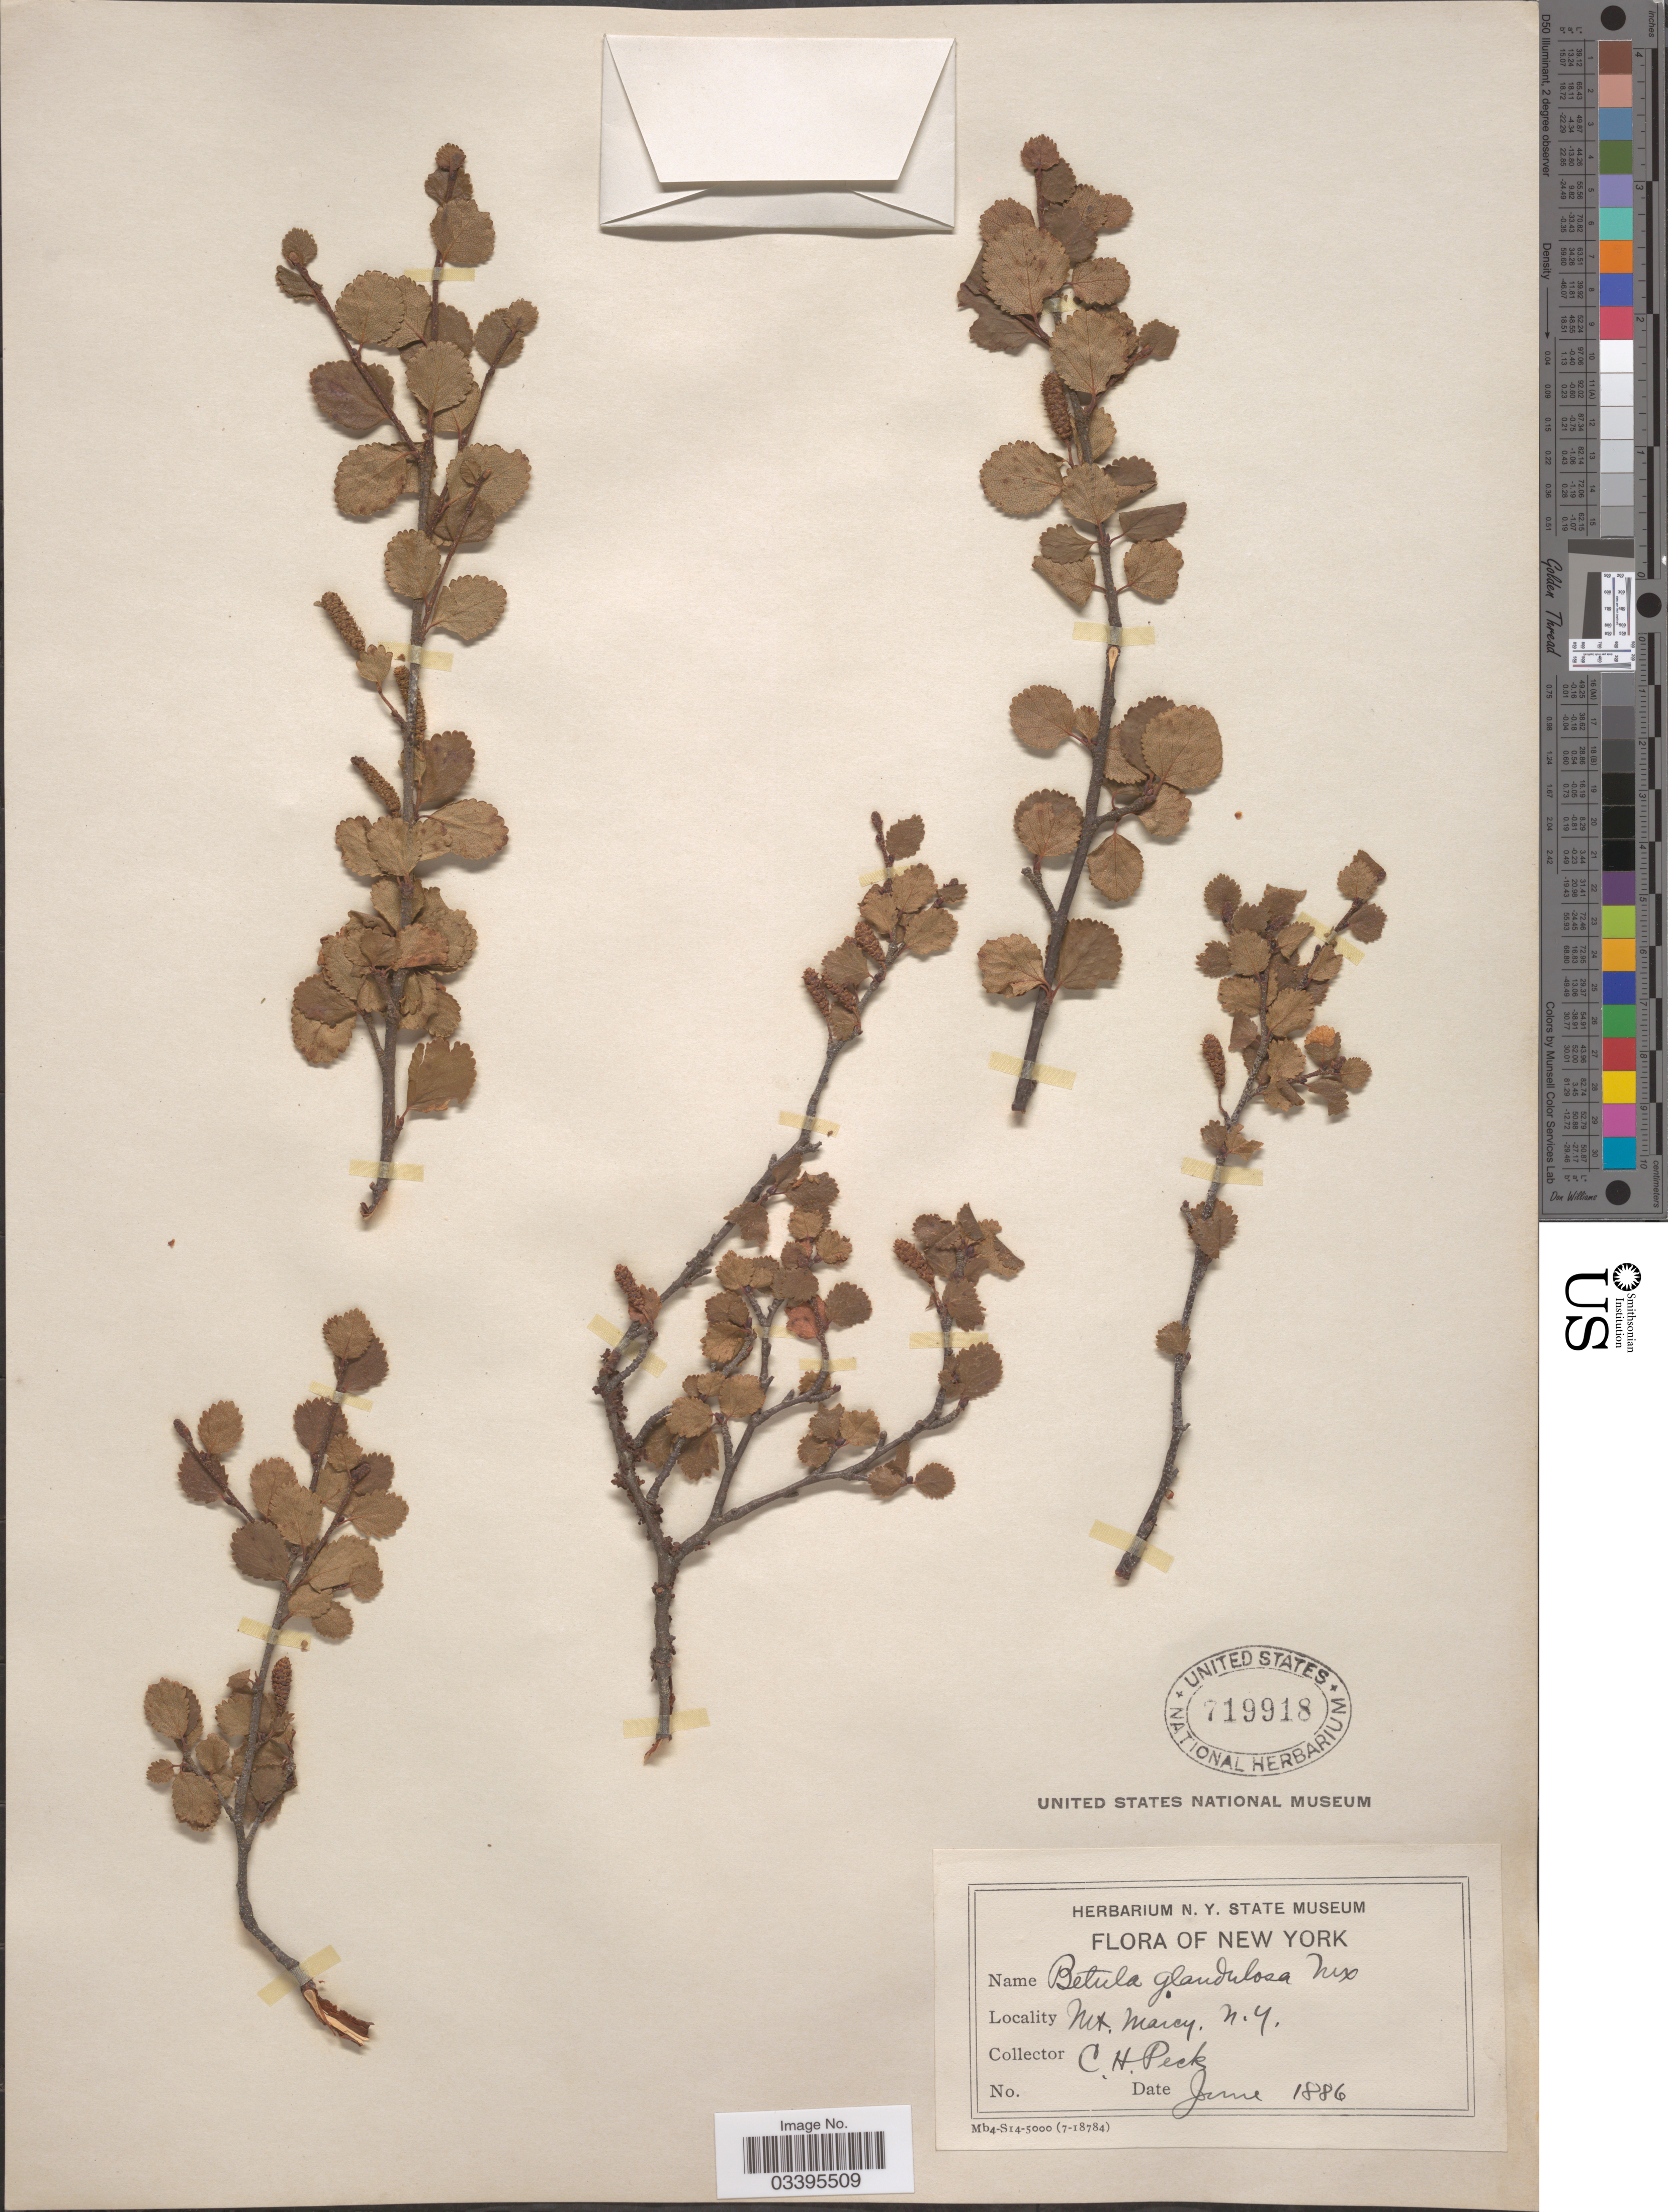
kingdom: Plantae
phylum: Tracheophyta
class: Magnoliopsida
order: Fagales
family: Betulaceae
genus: Betula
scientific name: Betula glandulosa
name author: Michx.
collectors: C. H. Peck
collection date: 1886-06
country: United States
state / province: New York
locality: Mt. Marcy.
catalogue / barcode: US 719918